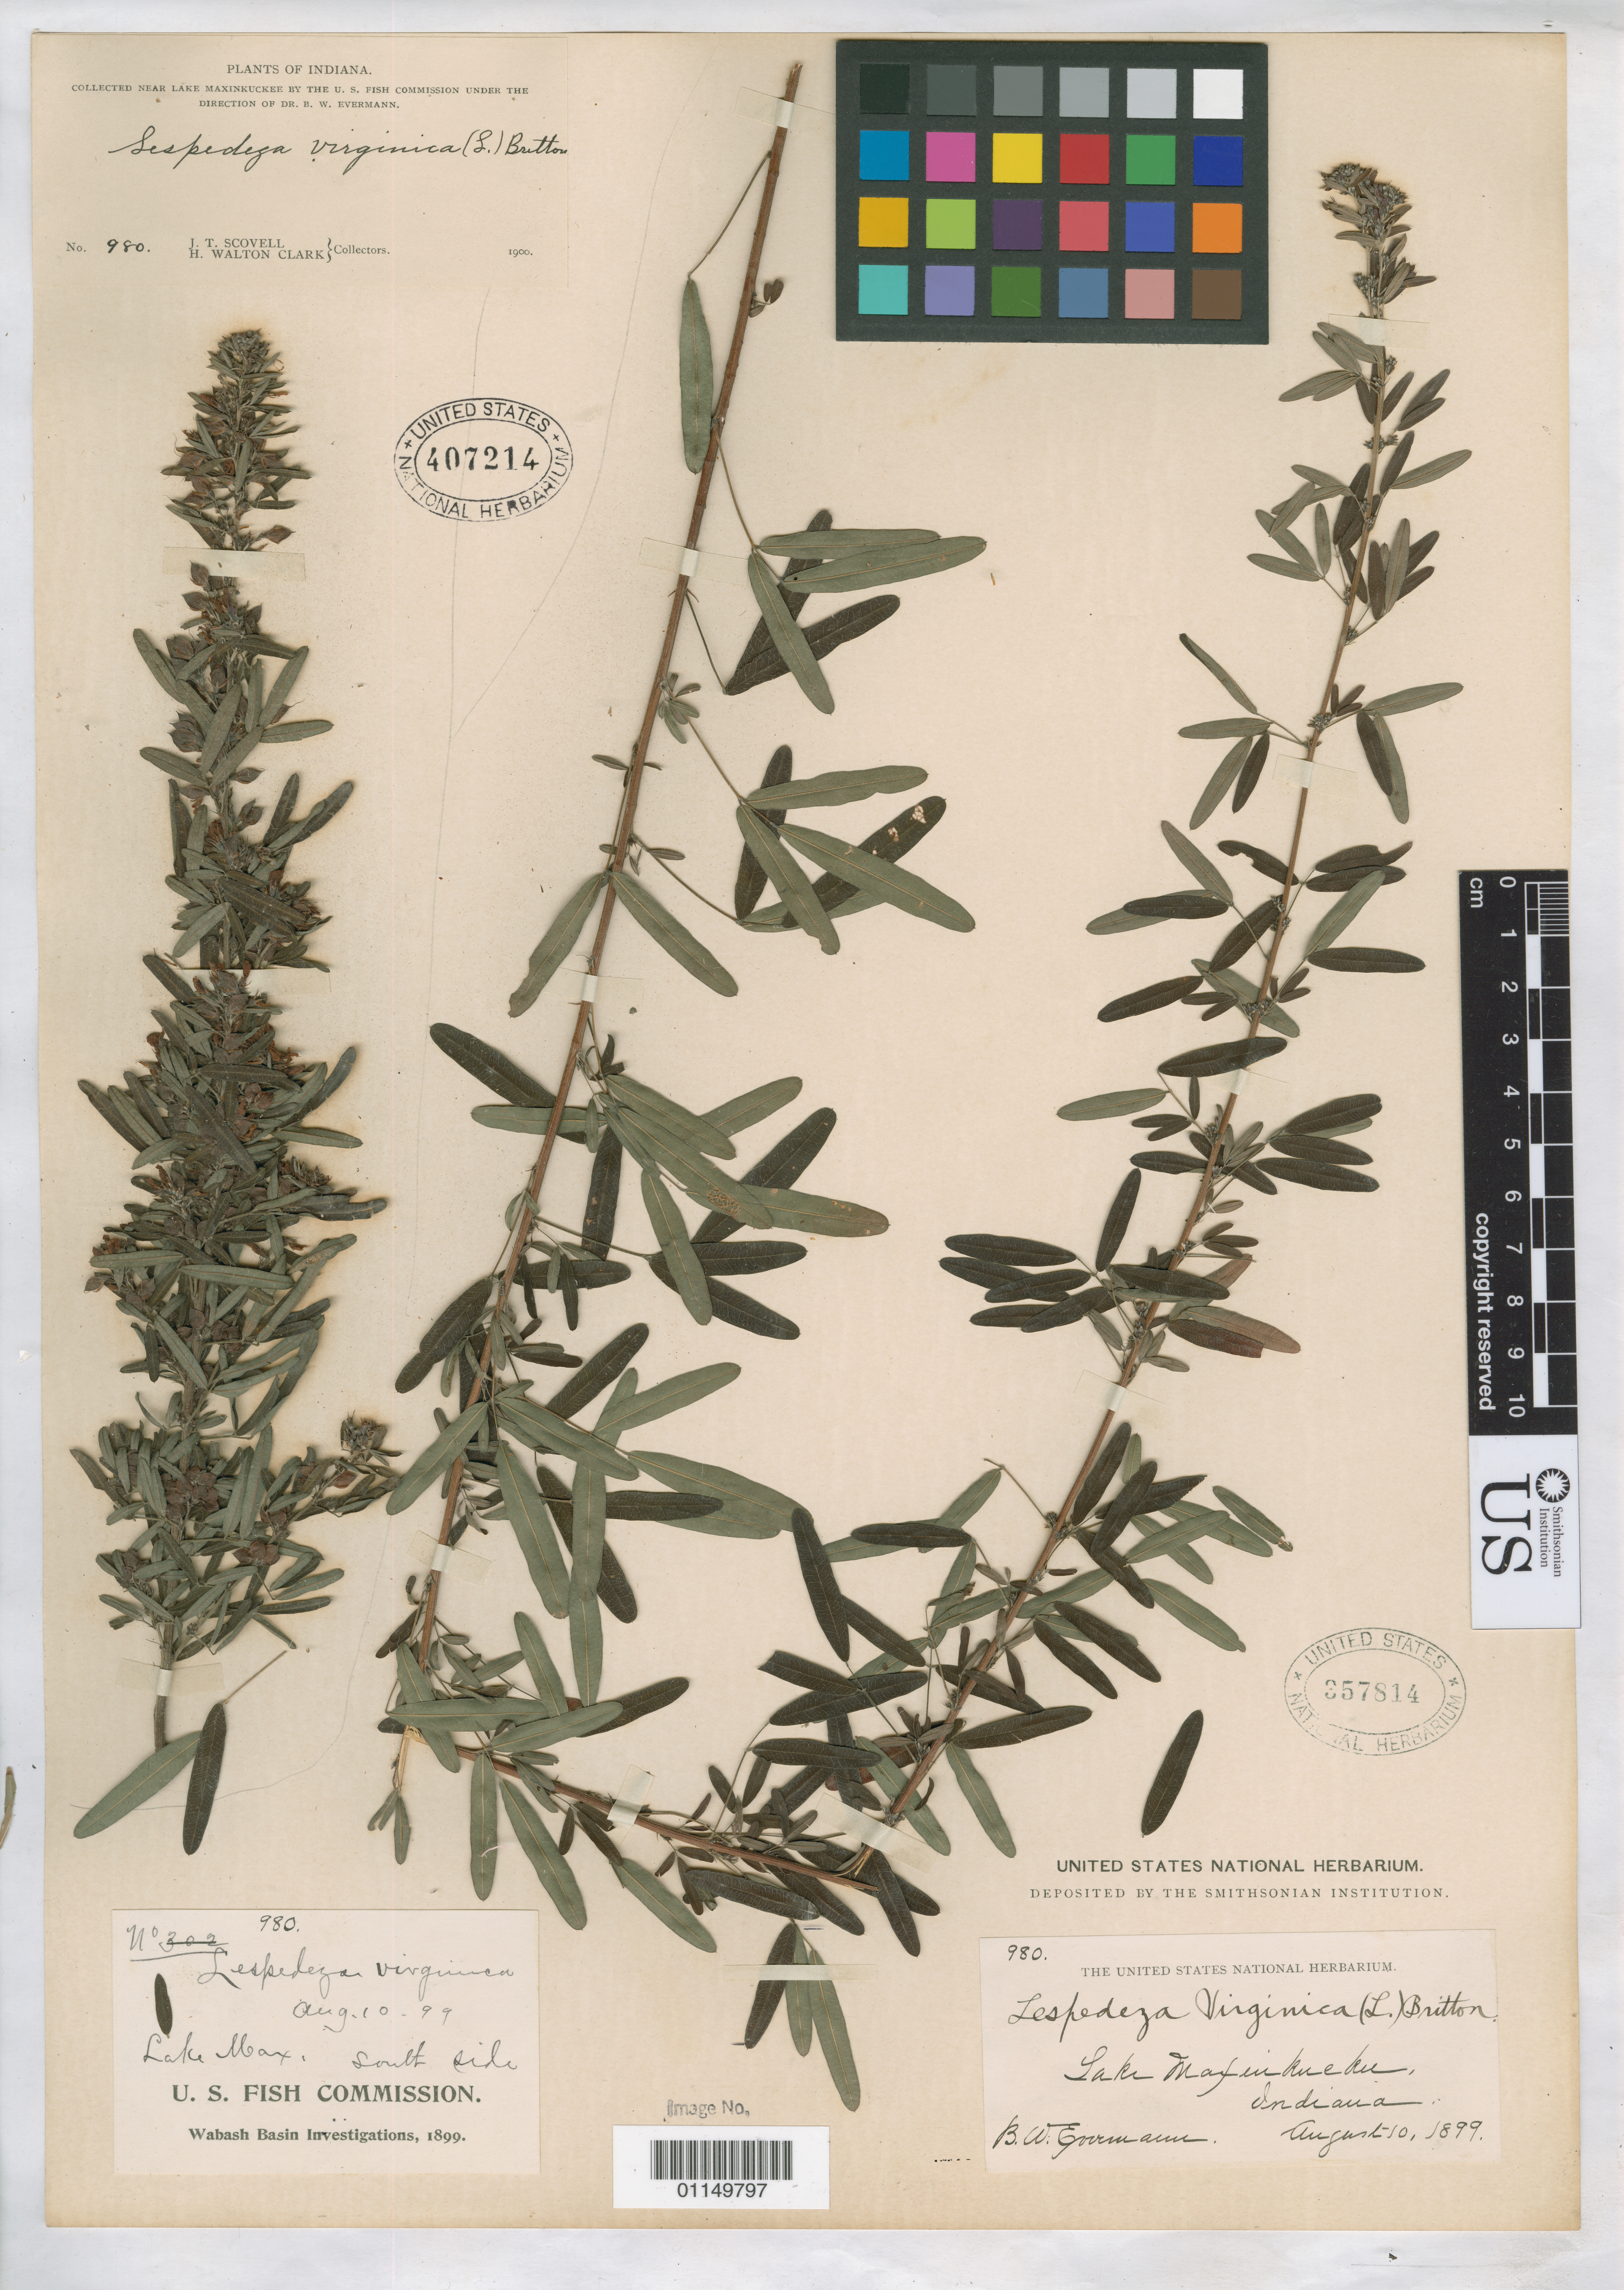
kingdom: Plantae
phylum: Tracheophyta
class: Magnoliopsida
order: Fabales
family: Fabaceae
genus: Lespedeza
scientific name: Lespedeza virginica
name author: (L.) Britton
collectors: B. W. Evermann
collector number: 980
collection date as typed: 10 Aug 1899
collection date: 1899-08-10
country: United States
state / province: Indiana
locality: Lake Maxinkuckee, south side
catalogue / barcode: US 357814